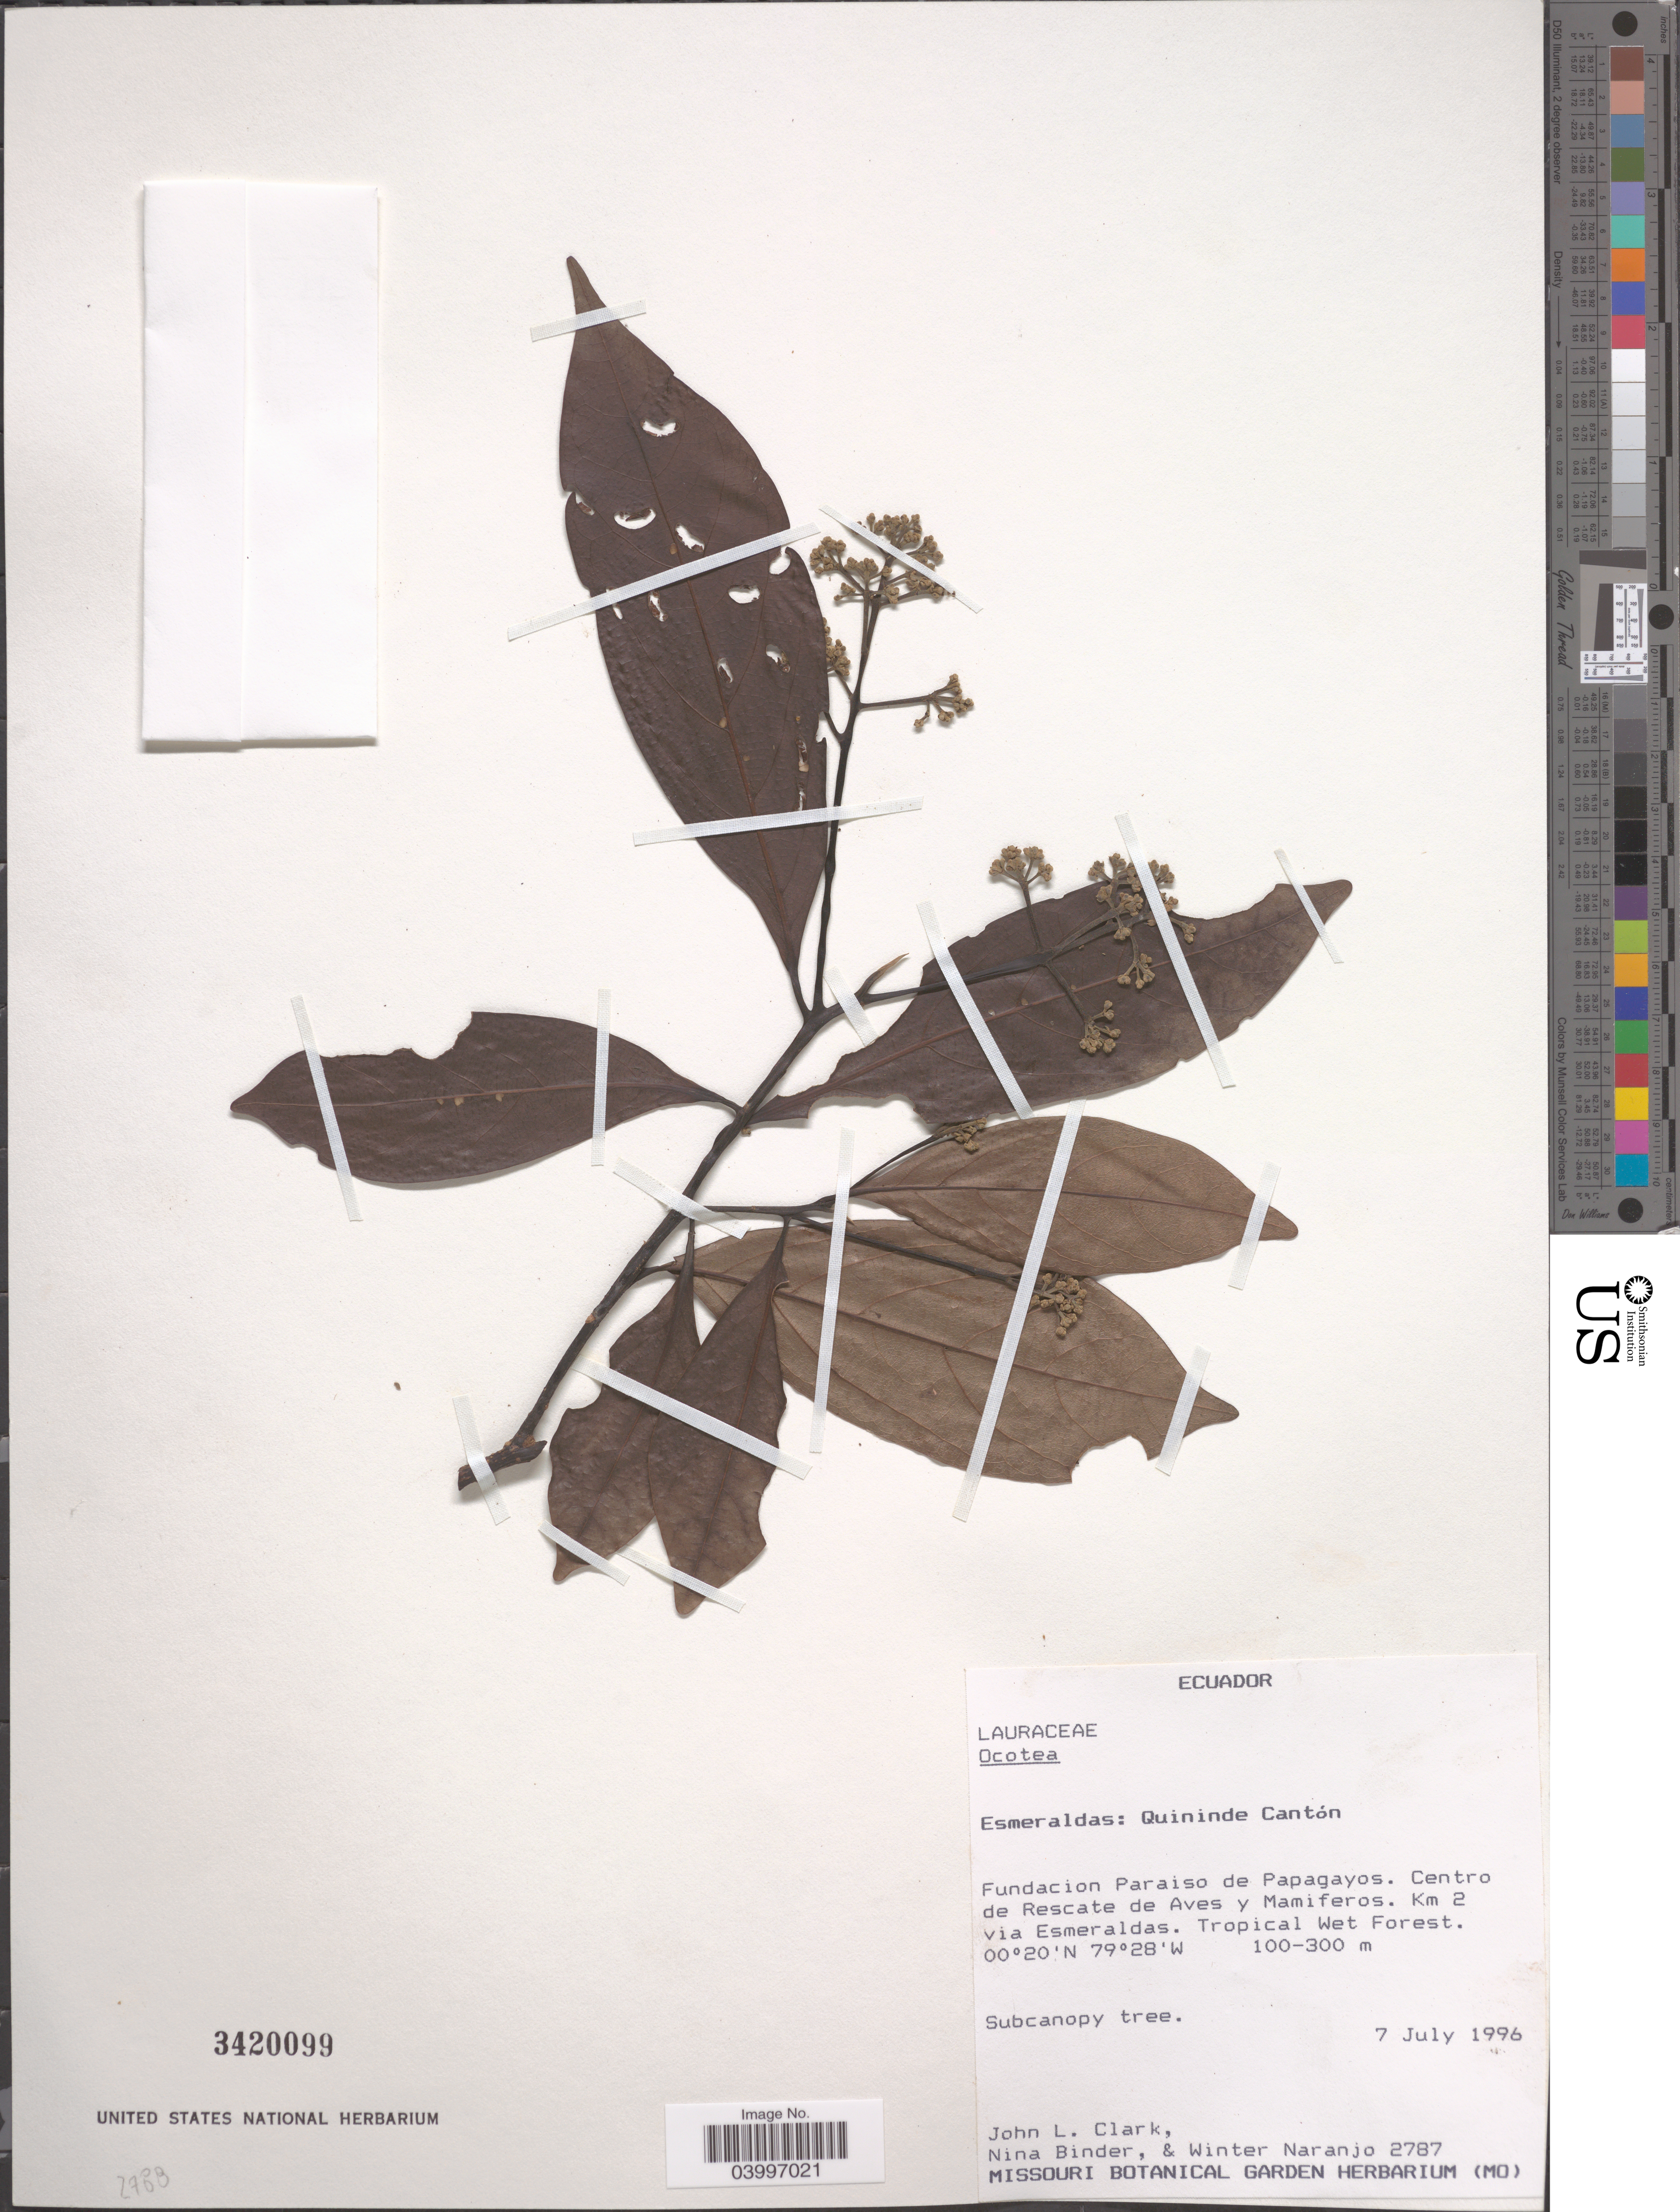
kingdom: Plantae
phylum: Tracheophyta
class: Magnoliopsida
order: Laurales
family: Lauraceae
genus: Ocotea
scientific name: Ocotea sp.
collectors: J. L. Clark, N. Binder & W. Naranjo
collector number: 2787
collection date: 1996-07-07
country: Ecuador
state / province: Esmeraldas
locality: Quininde Cantón. Fundacion Paraiso de Papagayos. Centro de Rescate de Aves y Mamiferos. Km 2 via Esmeraldas.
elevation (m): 100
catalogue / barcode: US 3420099